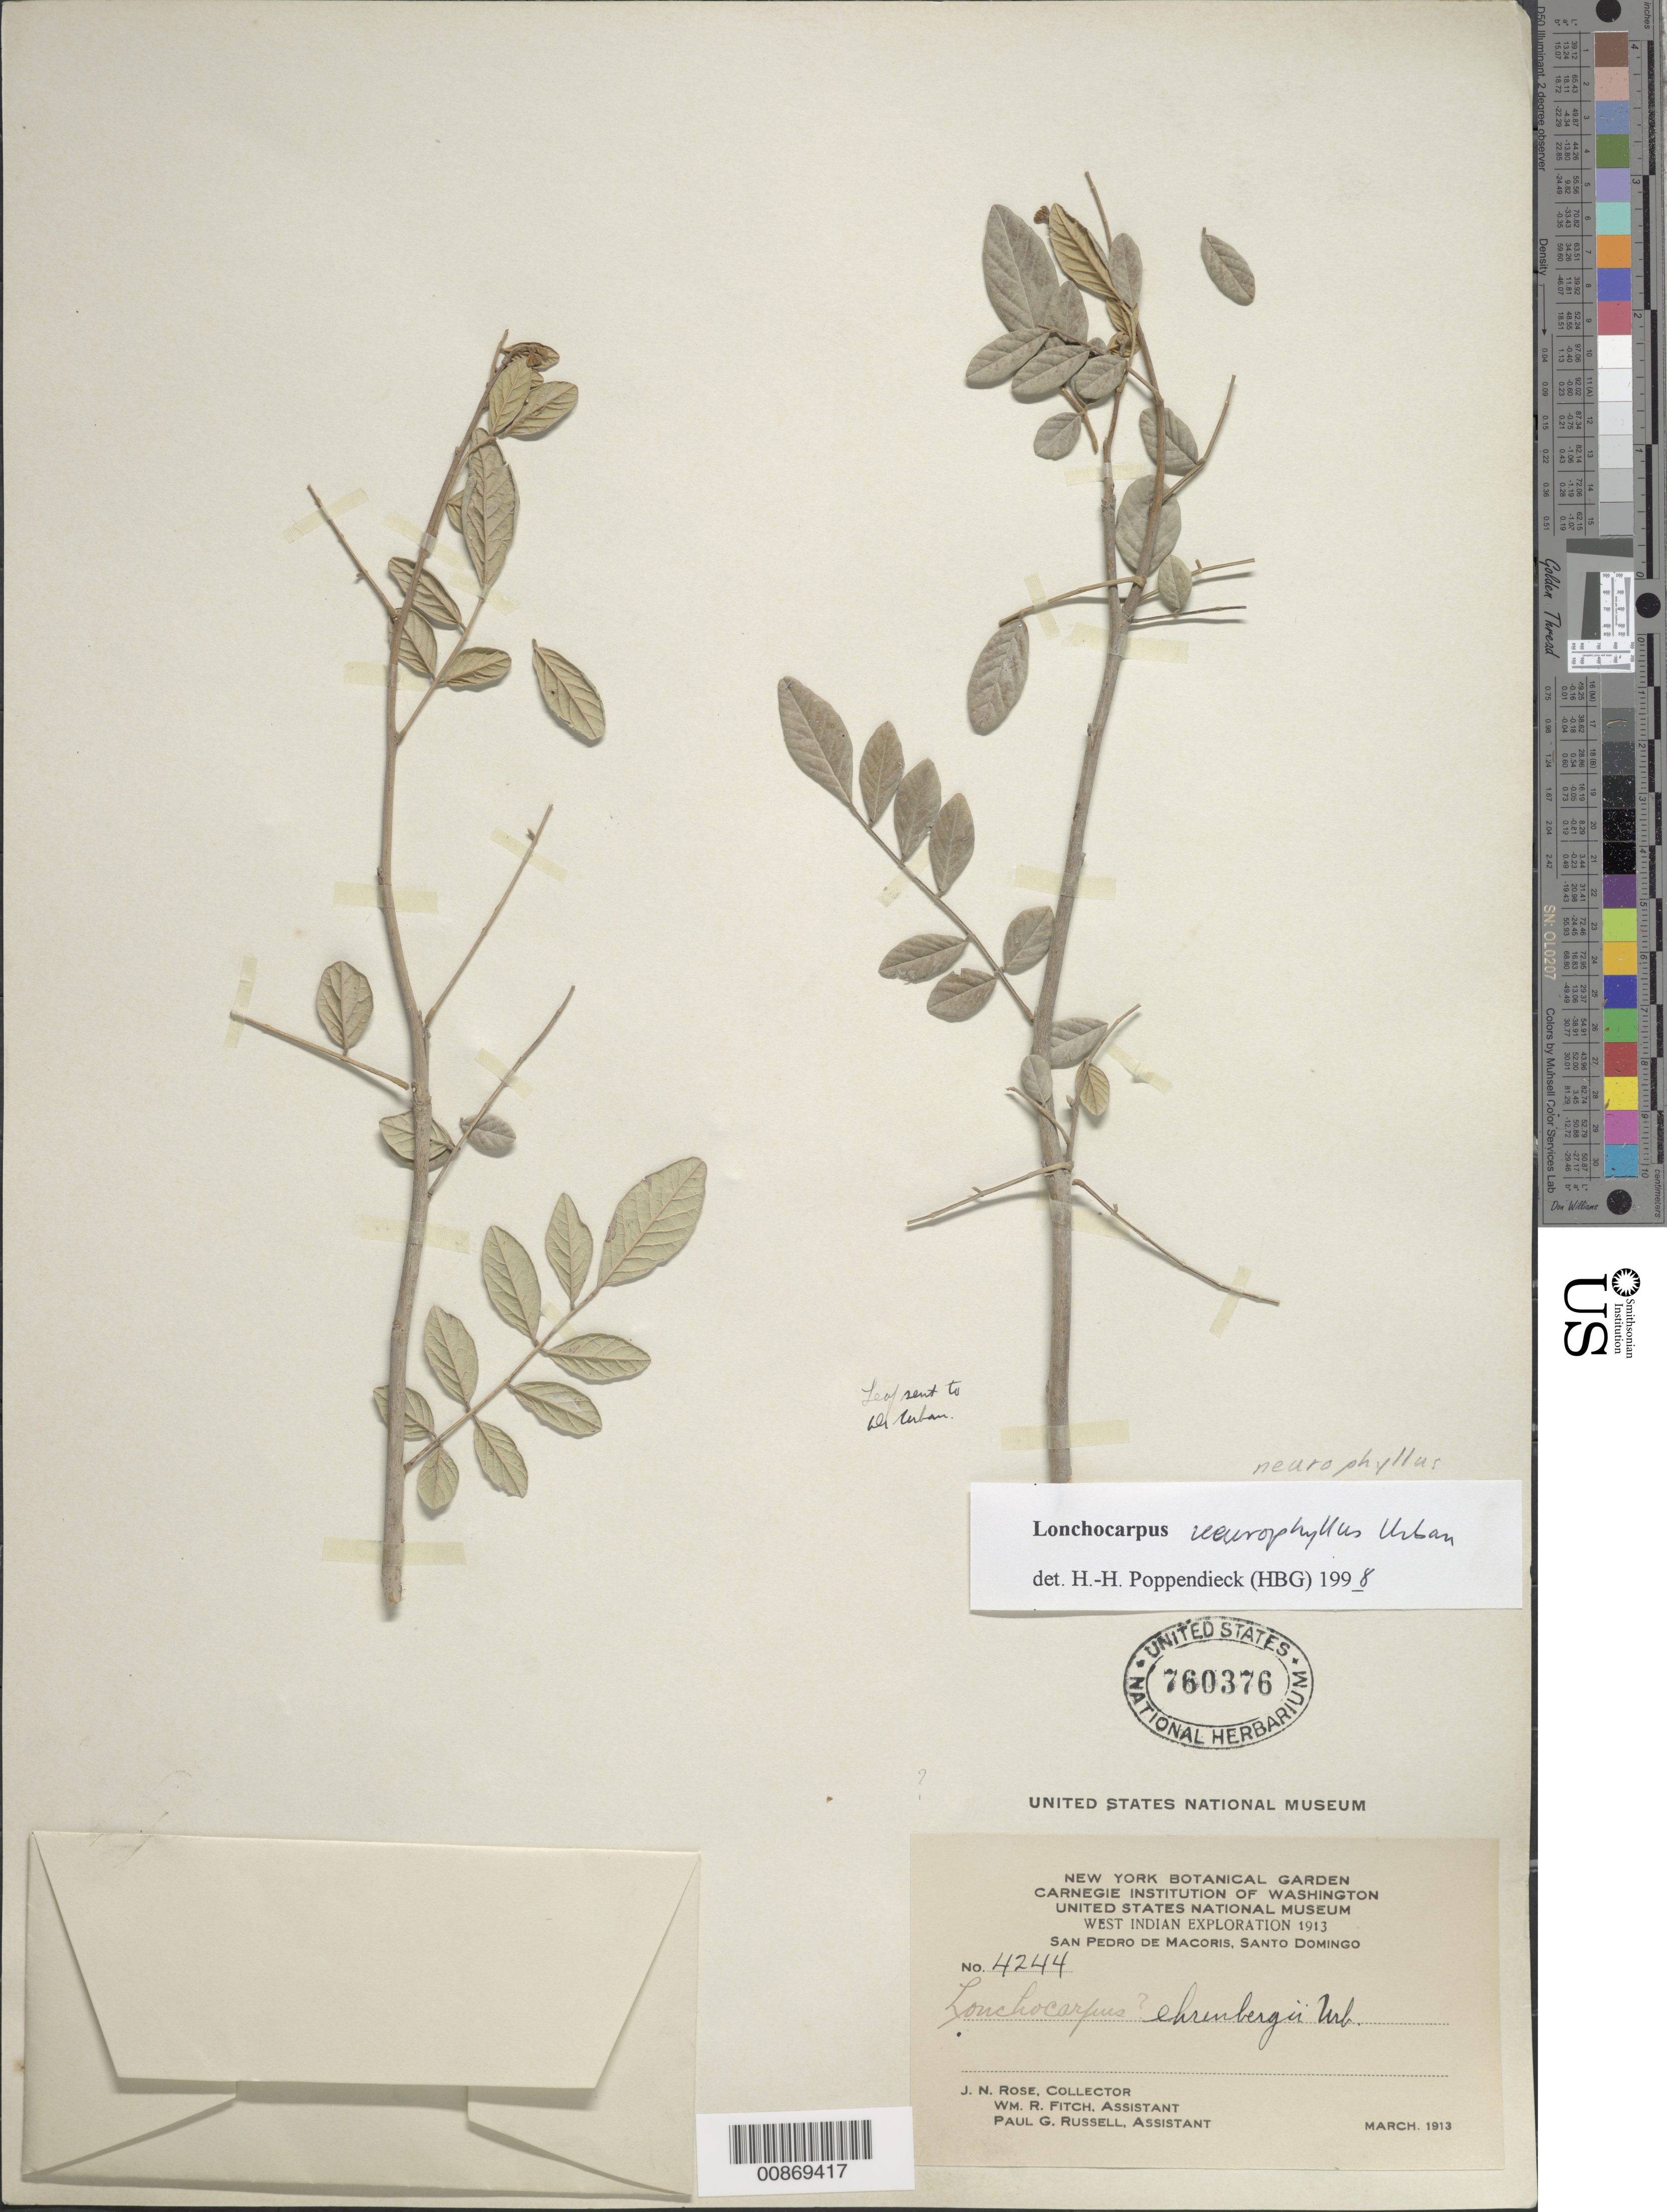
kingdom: Plantae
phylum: Tracheophyta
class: Magnoliopsida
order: Fabales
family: Fabaceae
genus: Lonchocarpus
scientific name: Lonchocarpus neurophyllus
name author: Urb.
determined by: Poppendieck, H.-H., (HBG), Institut fur Allgemeine Botanik und Botanischer Garten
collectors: J. N. Rose, W. R. Fitch & P. G. Russell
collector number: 4244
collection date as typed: Mar 1913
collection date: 1913-03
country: Dominican Republic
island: Hispaniola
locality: San Pedro de Macorís, Santo Domingo.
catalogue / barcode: US 760376